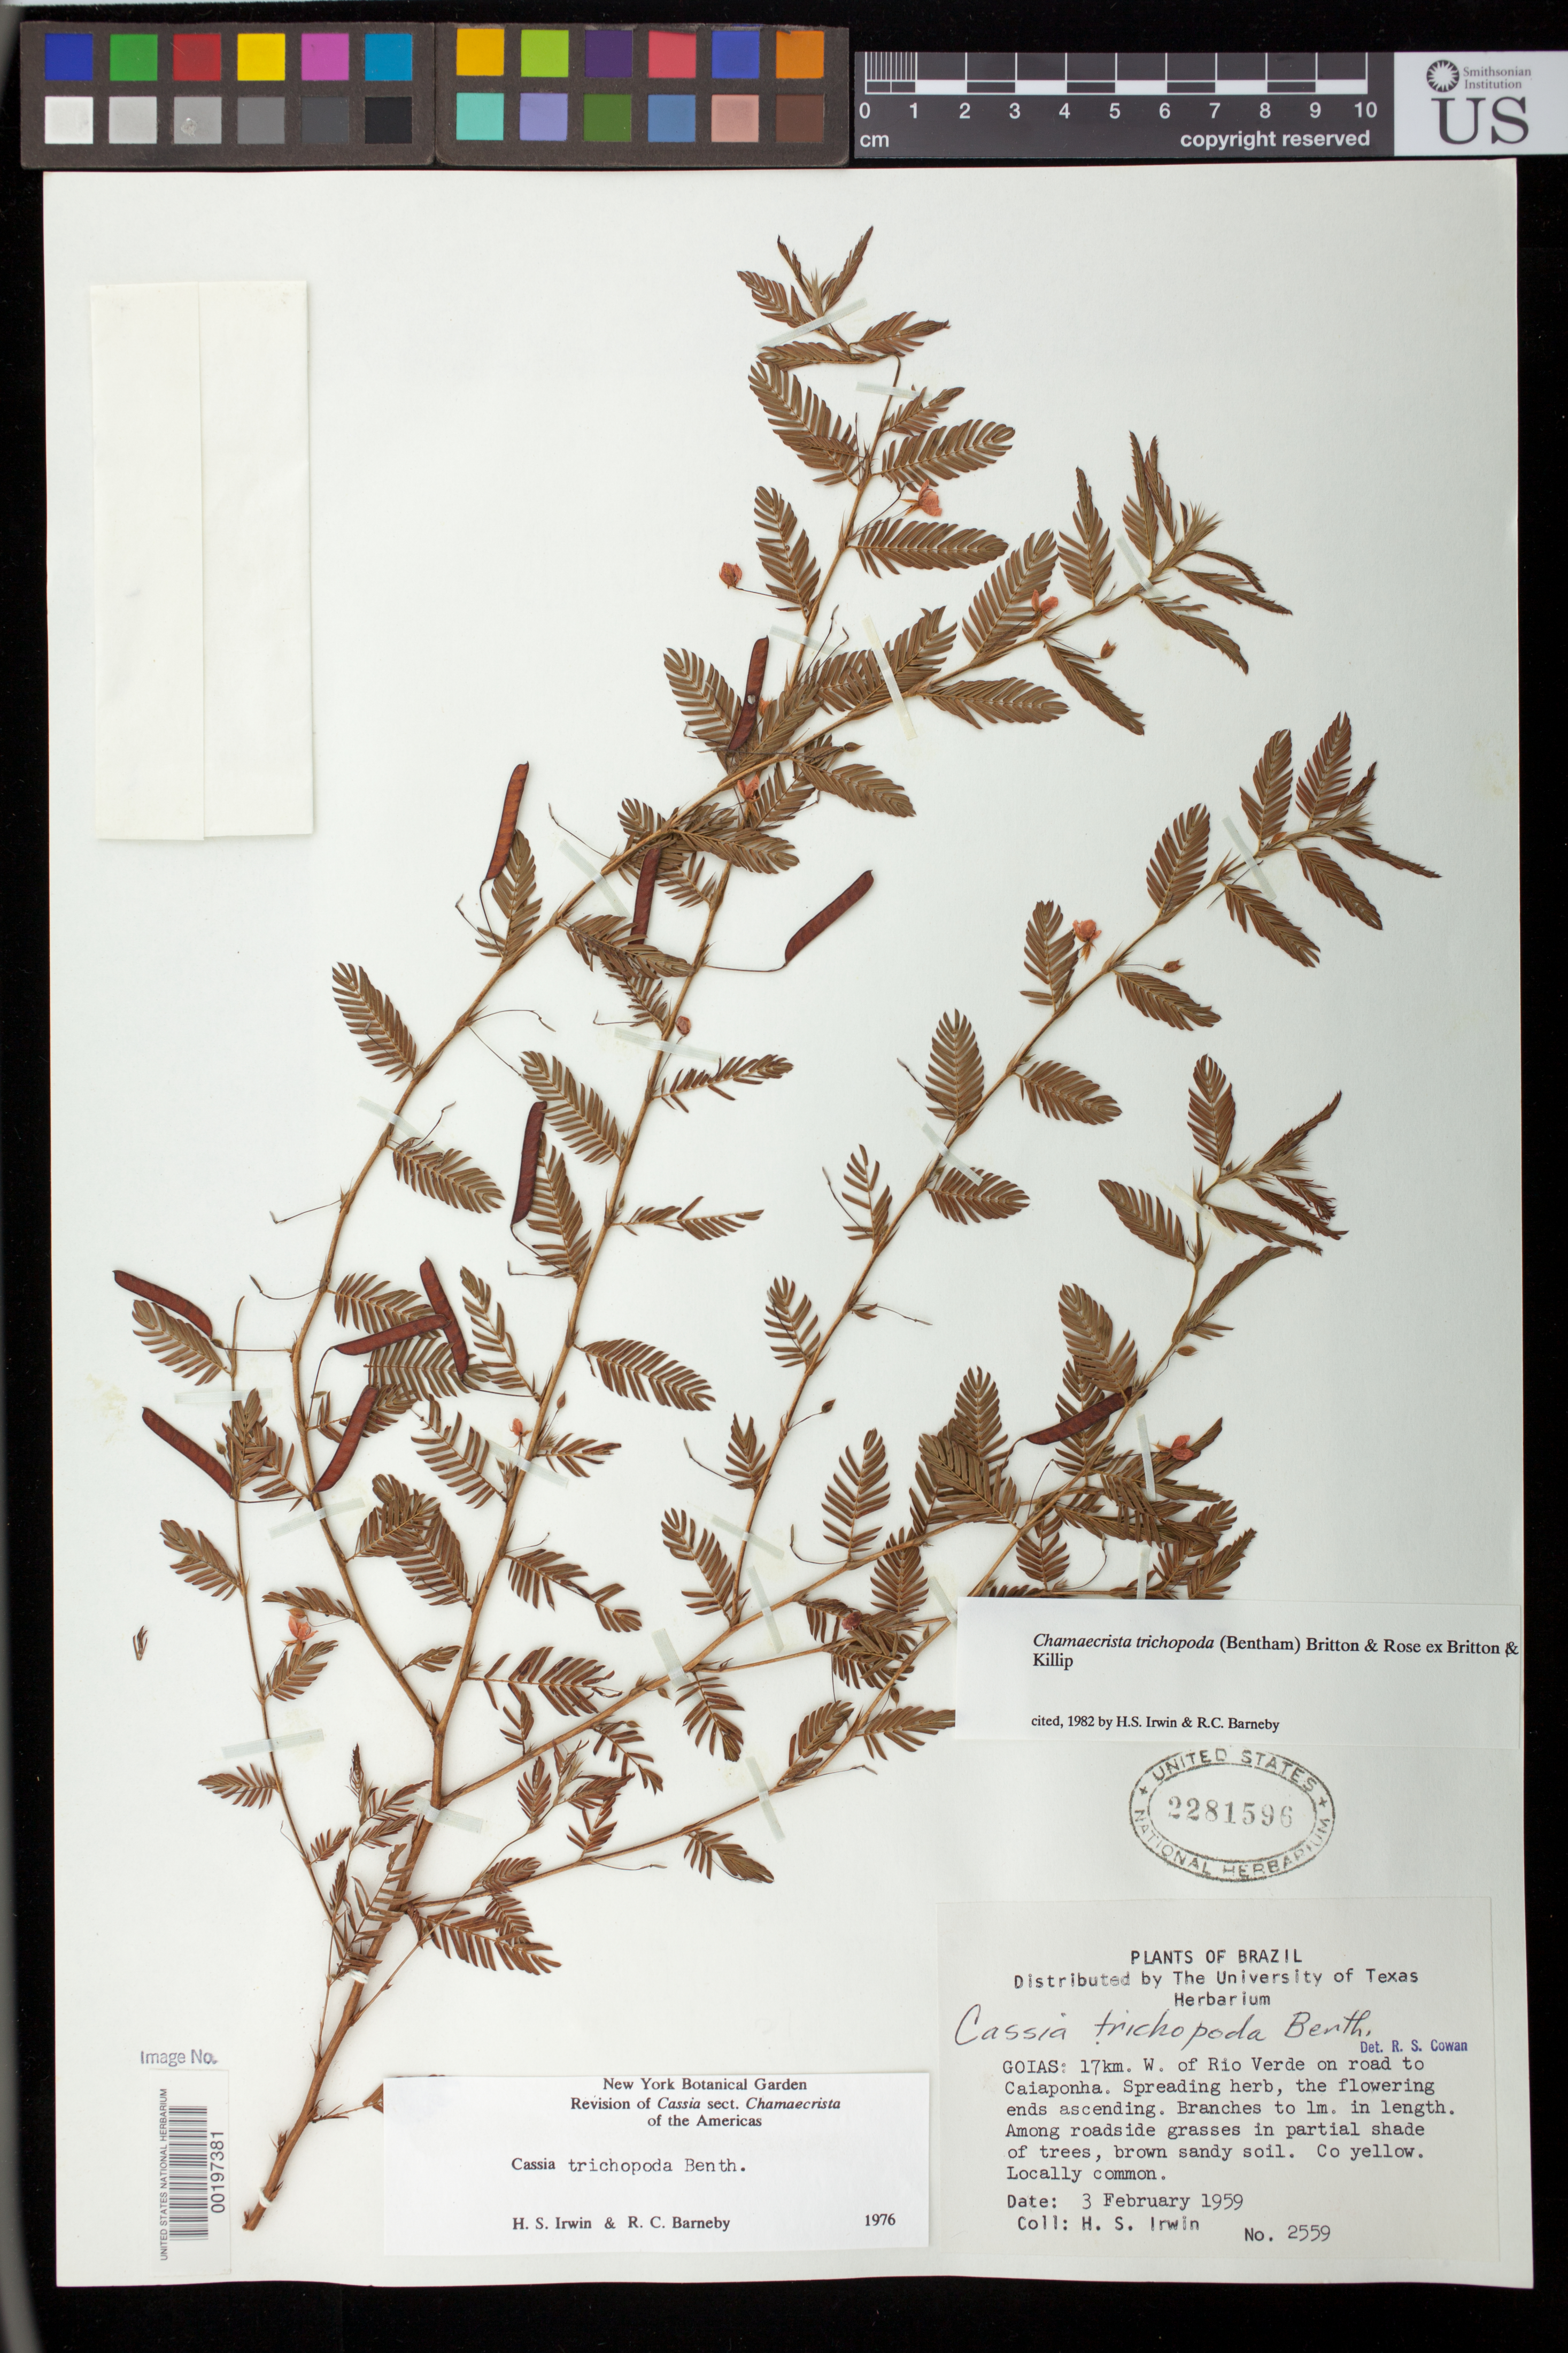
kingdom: Plantae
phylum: Tracheophyta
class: Magnoliopsida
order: Fabales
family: Fabaceae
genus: Chamaecrista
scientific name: Chamaecrista trichopoda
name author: (Benth.) Britton & Rose ex Britton & Killip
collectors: H. Irwin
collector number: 2559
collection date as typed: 03 Feb 1959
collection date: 1959-02-03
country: Brazil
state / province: Goiás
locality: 17 km W. of Rio Verde on road to Caiaponha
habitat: Among roadside grasses in partial shade of trees, brown sandy soil.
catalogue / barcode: US 2281596